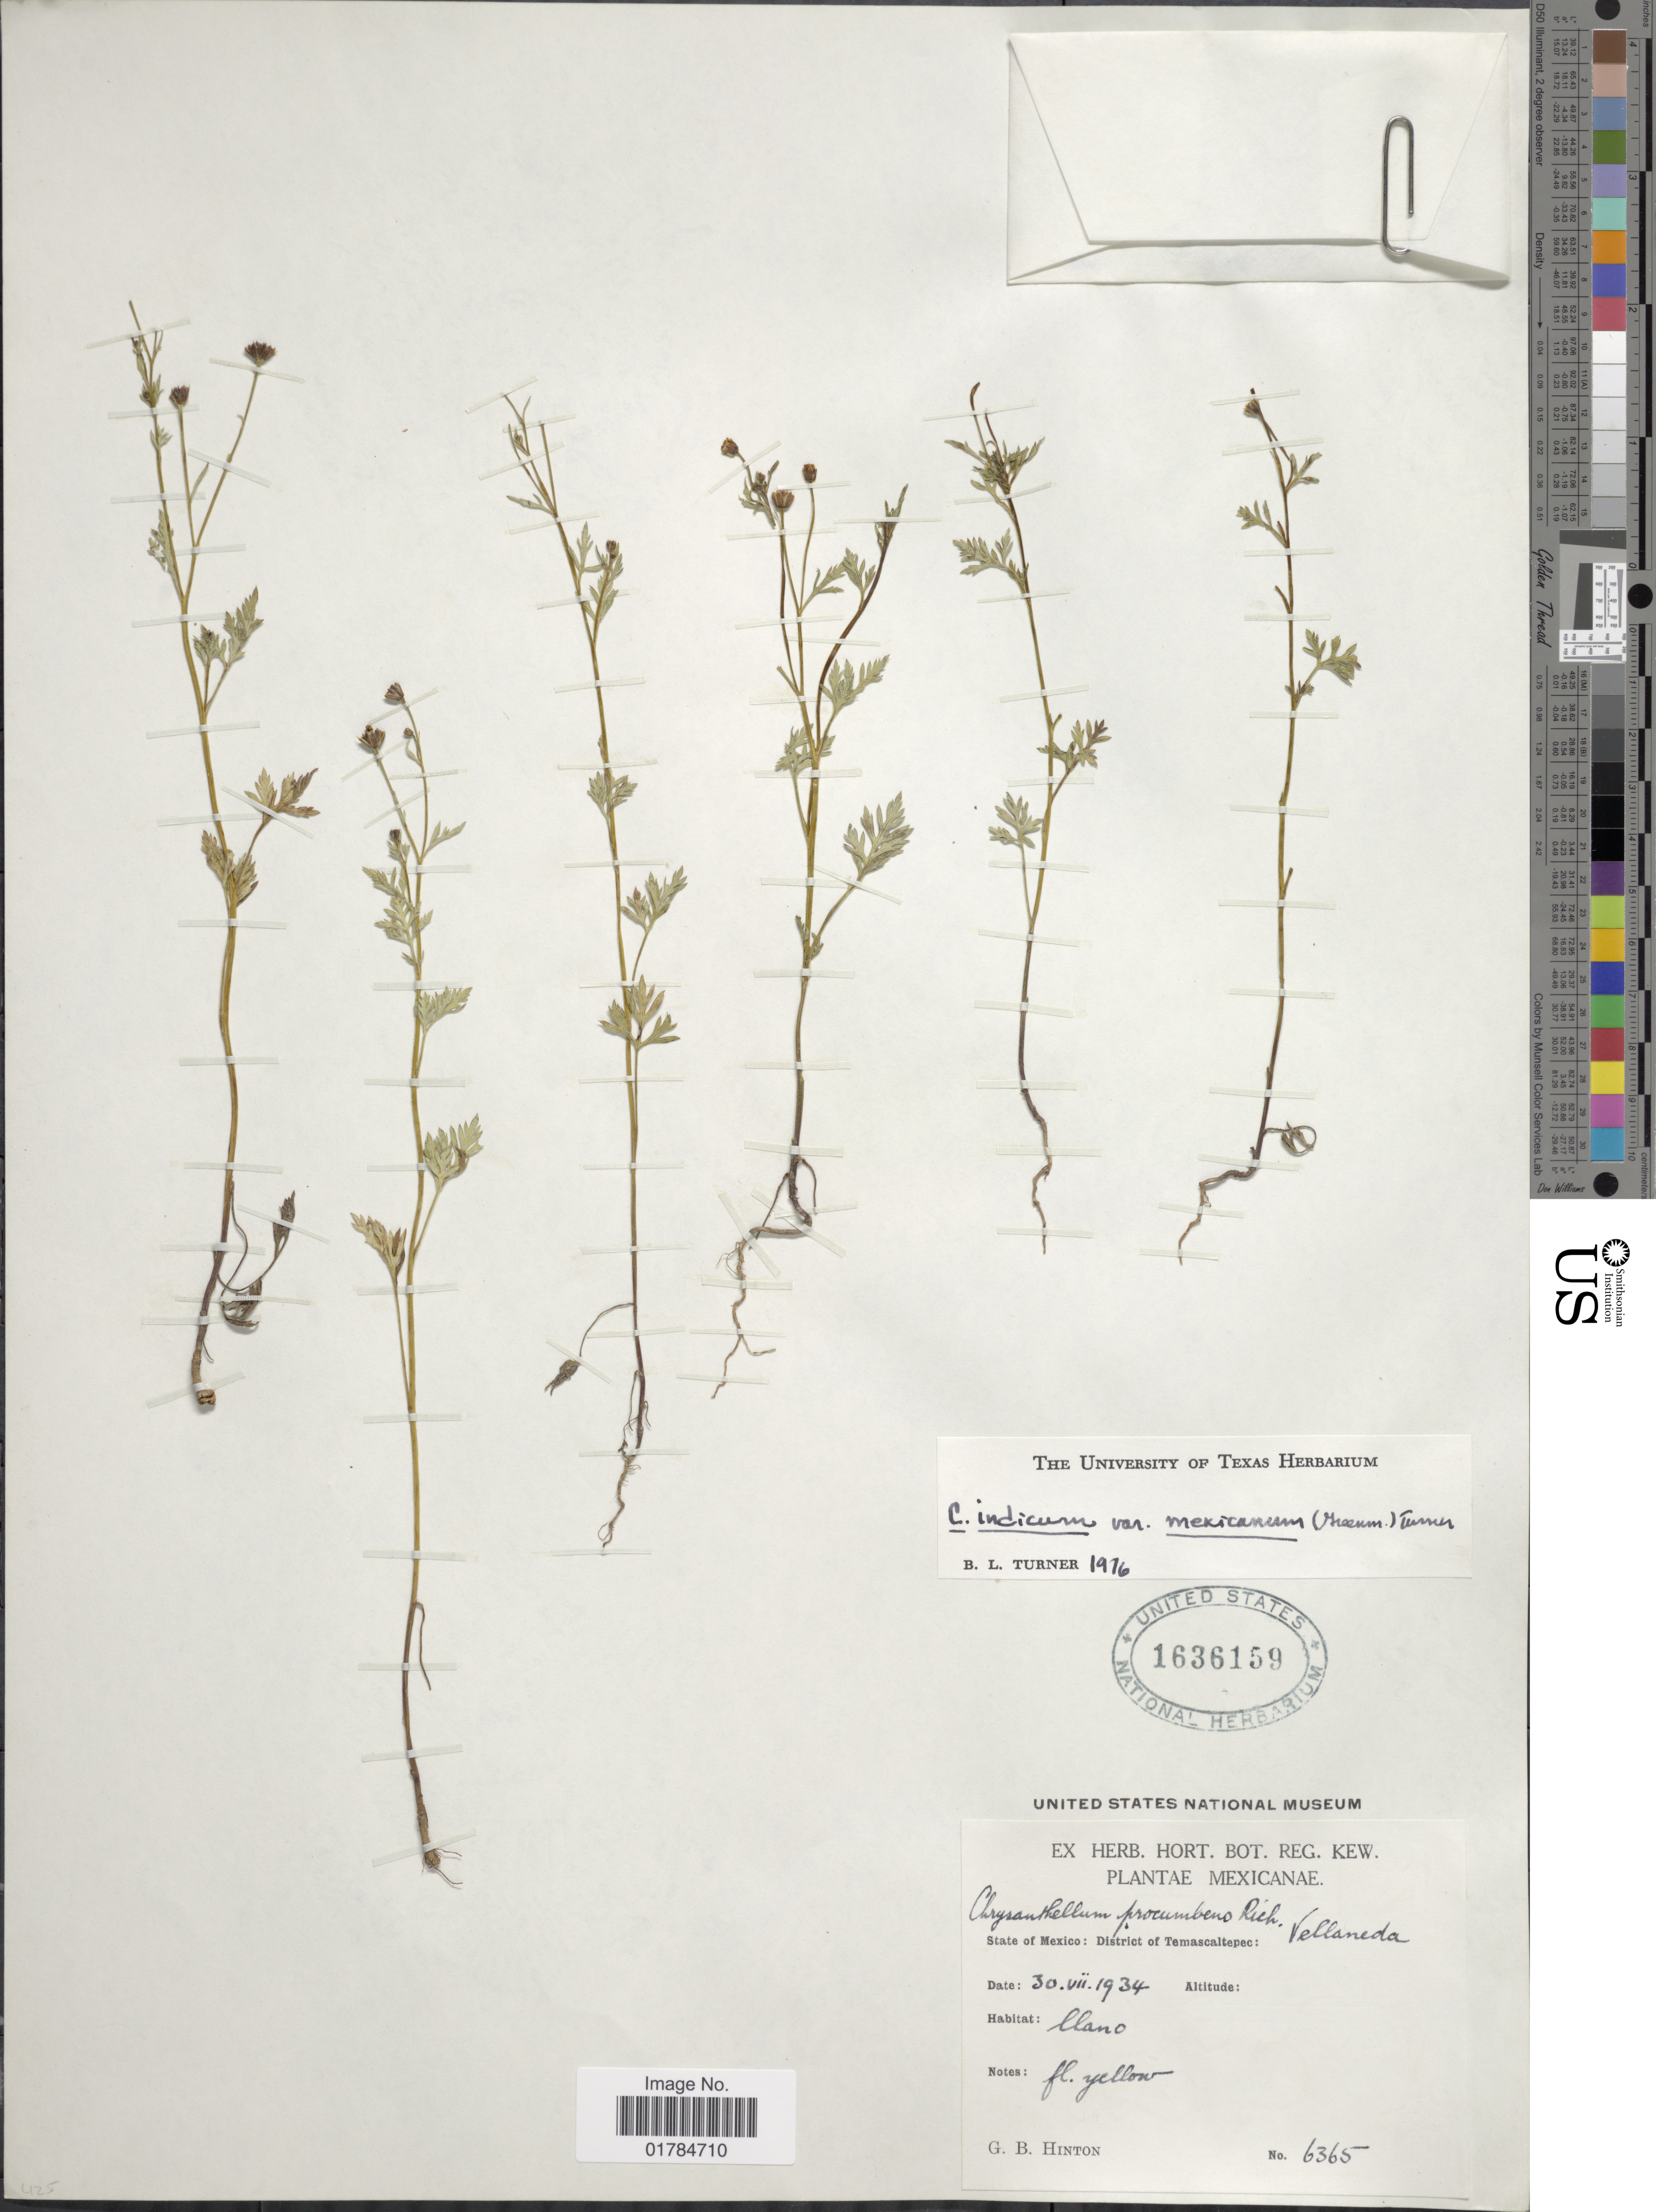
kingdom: Plantae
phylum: Tracheophyta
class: Magnoliopsida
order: Asterales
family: Asteraceae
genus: Chrysanthellum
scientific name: Chrysanthellum indicum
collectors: G. B. Hinton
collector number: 6365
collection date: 1934-07-30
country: Mexico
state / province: México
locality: District of Temascaltepec, Vellaneda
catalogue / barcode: US 1636159